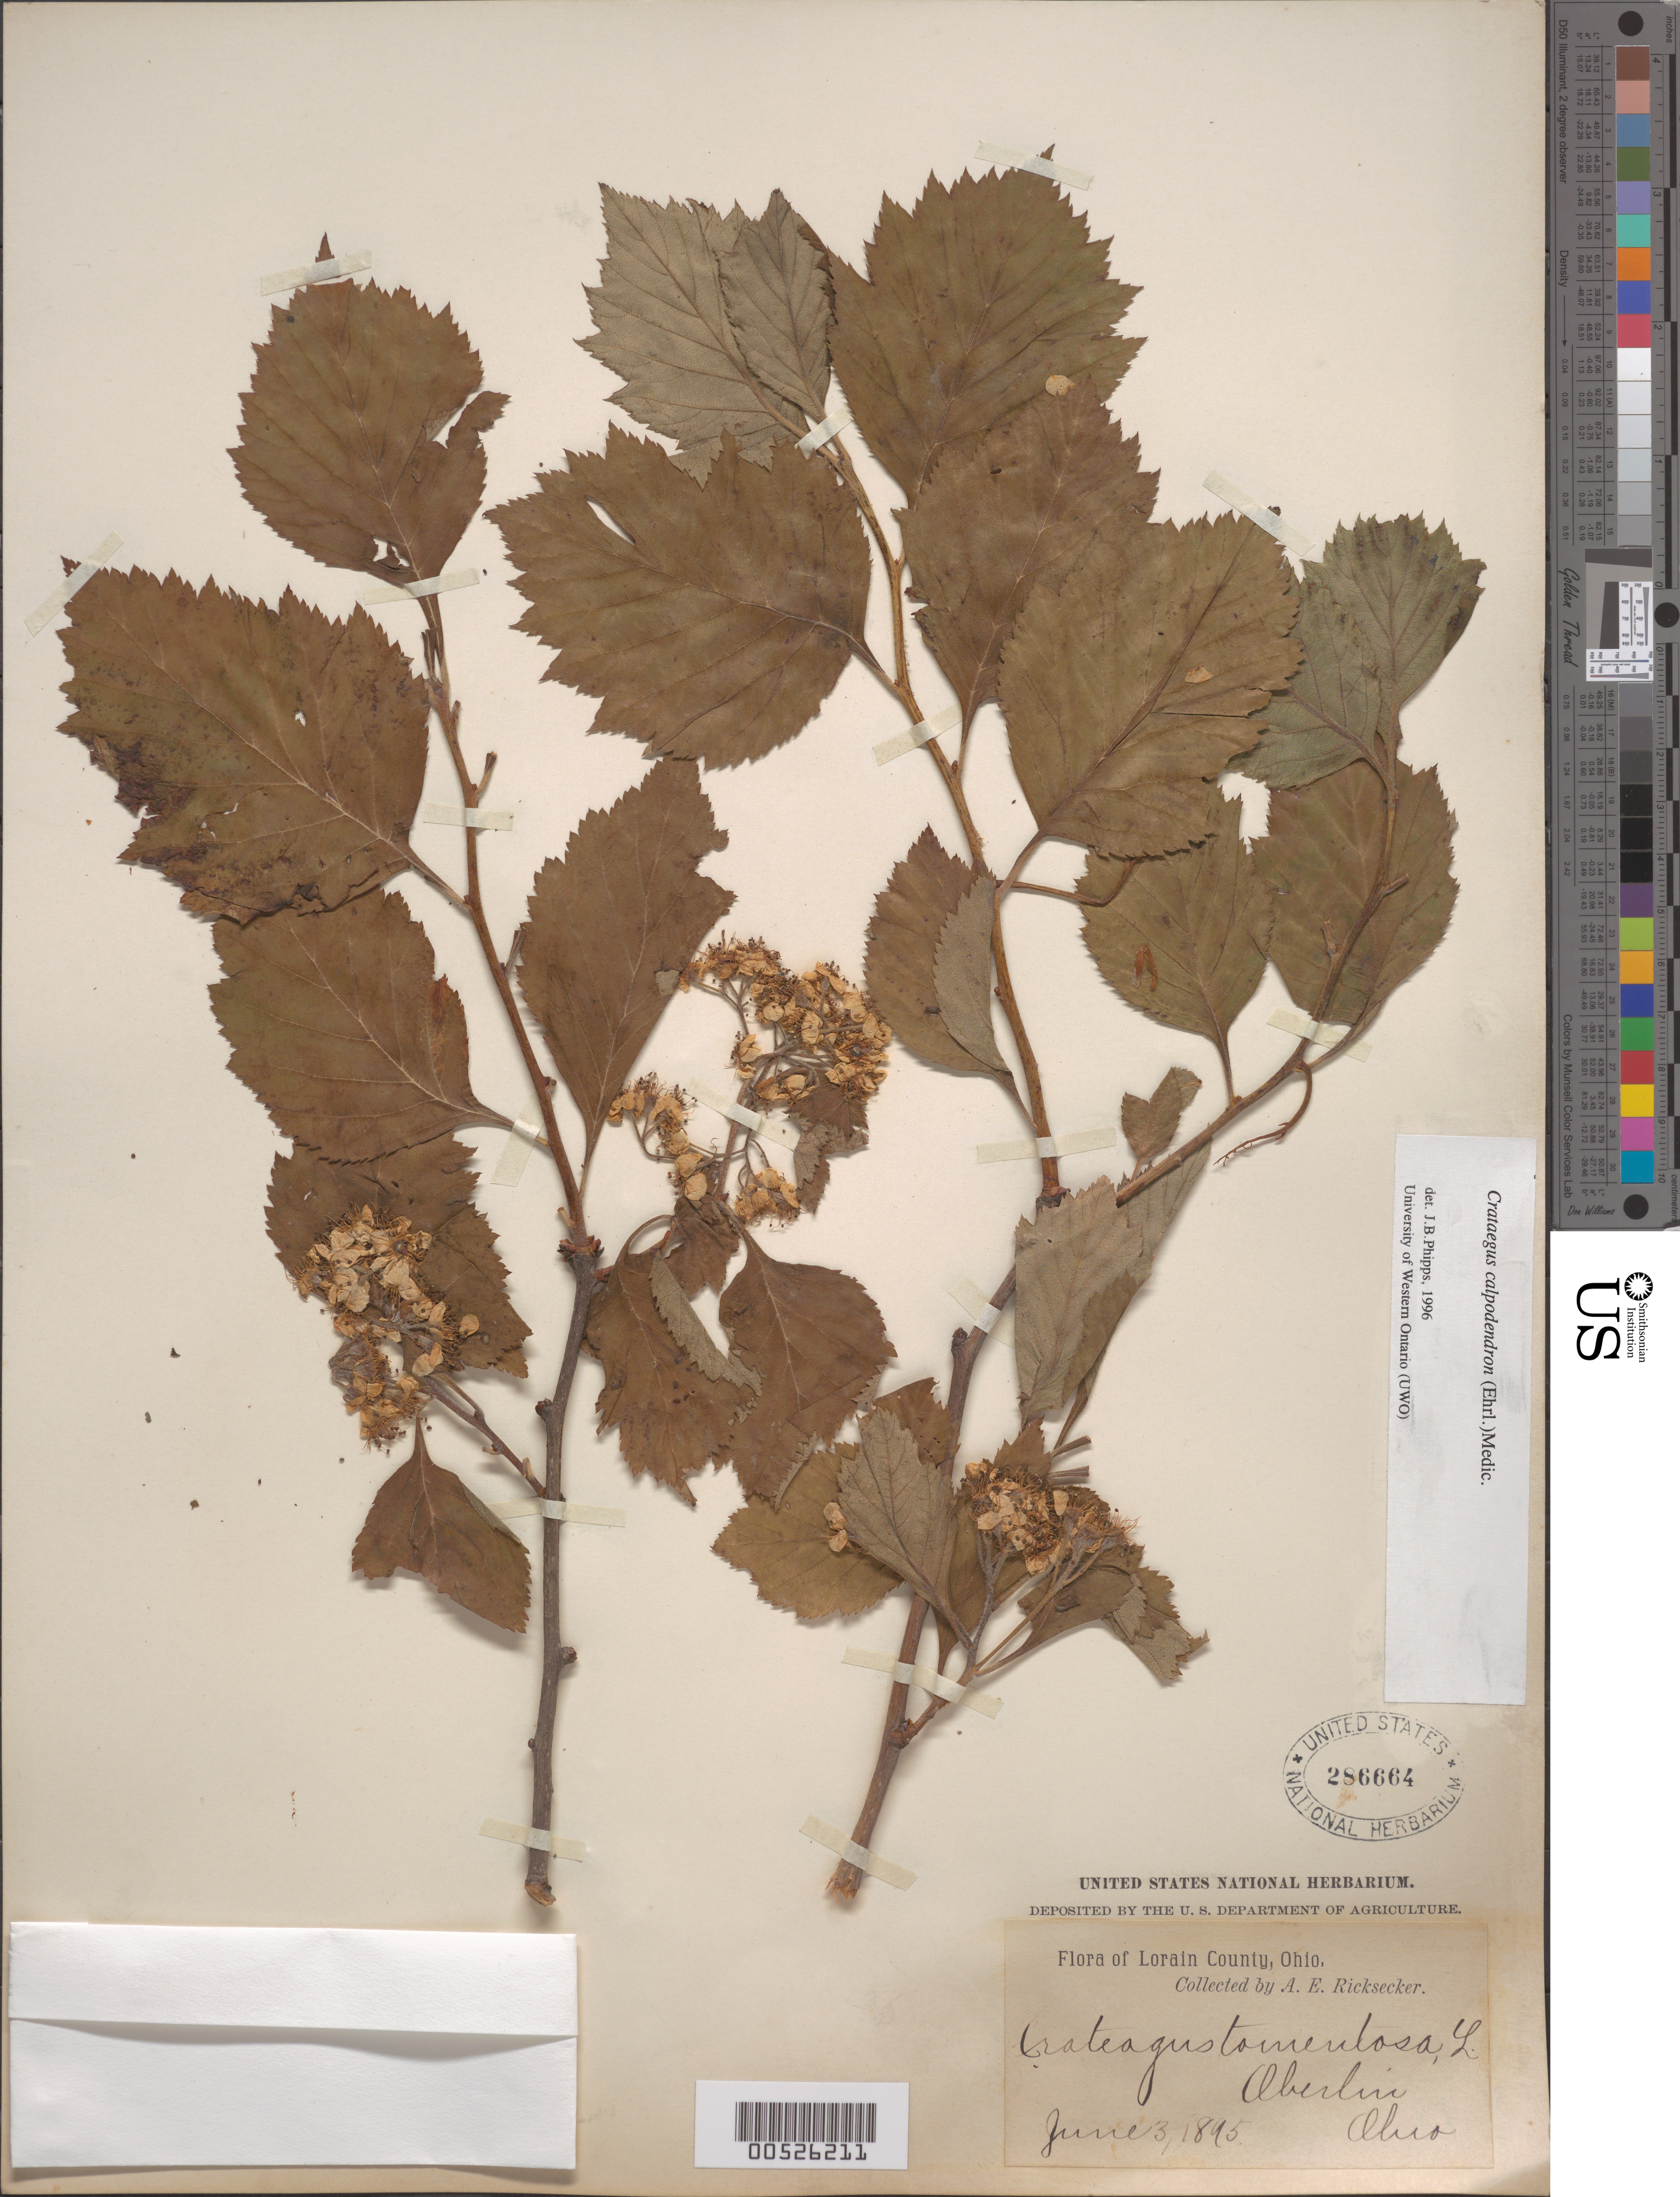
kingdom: Plantae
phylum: Tracheophyta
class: Magnoliopsida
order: Rosales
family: Rosaceae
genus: Crataegus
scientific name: Crataegus calpodendron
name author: (Ehrh.) Medik.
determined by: Phipps, James B., (UWO), University of Western Ontario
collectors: A. E. Ricksecker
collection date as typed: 03 Jun 1895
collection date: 1895-06-03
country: United States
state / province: Ohio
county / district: Lorain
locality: Oberlin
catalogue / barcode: US 286664